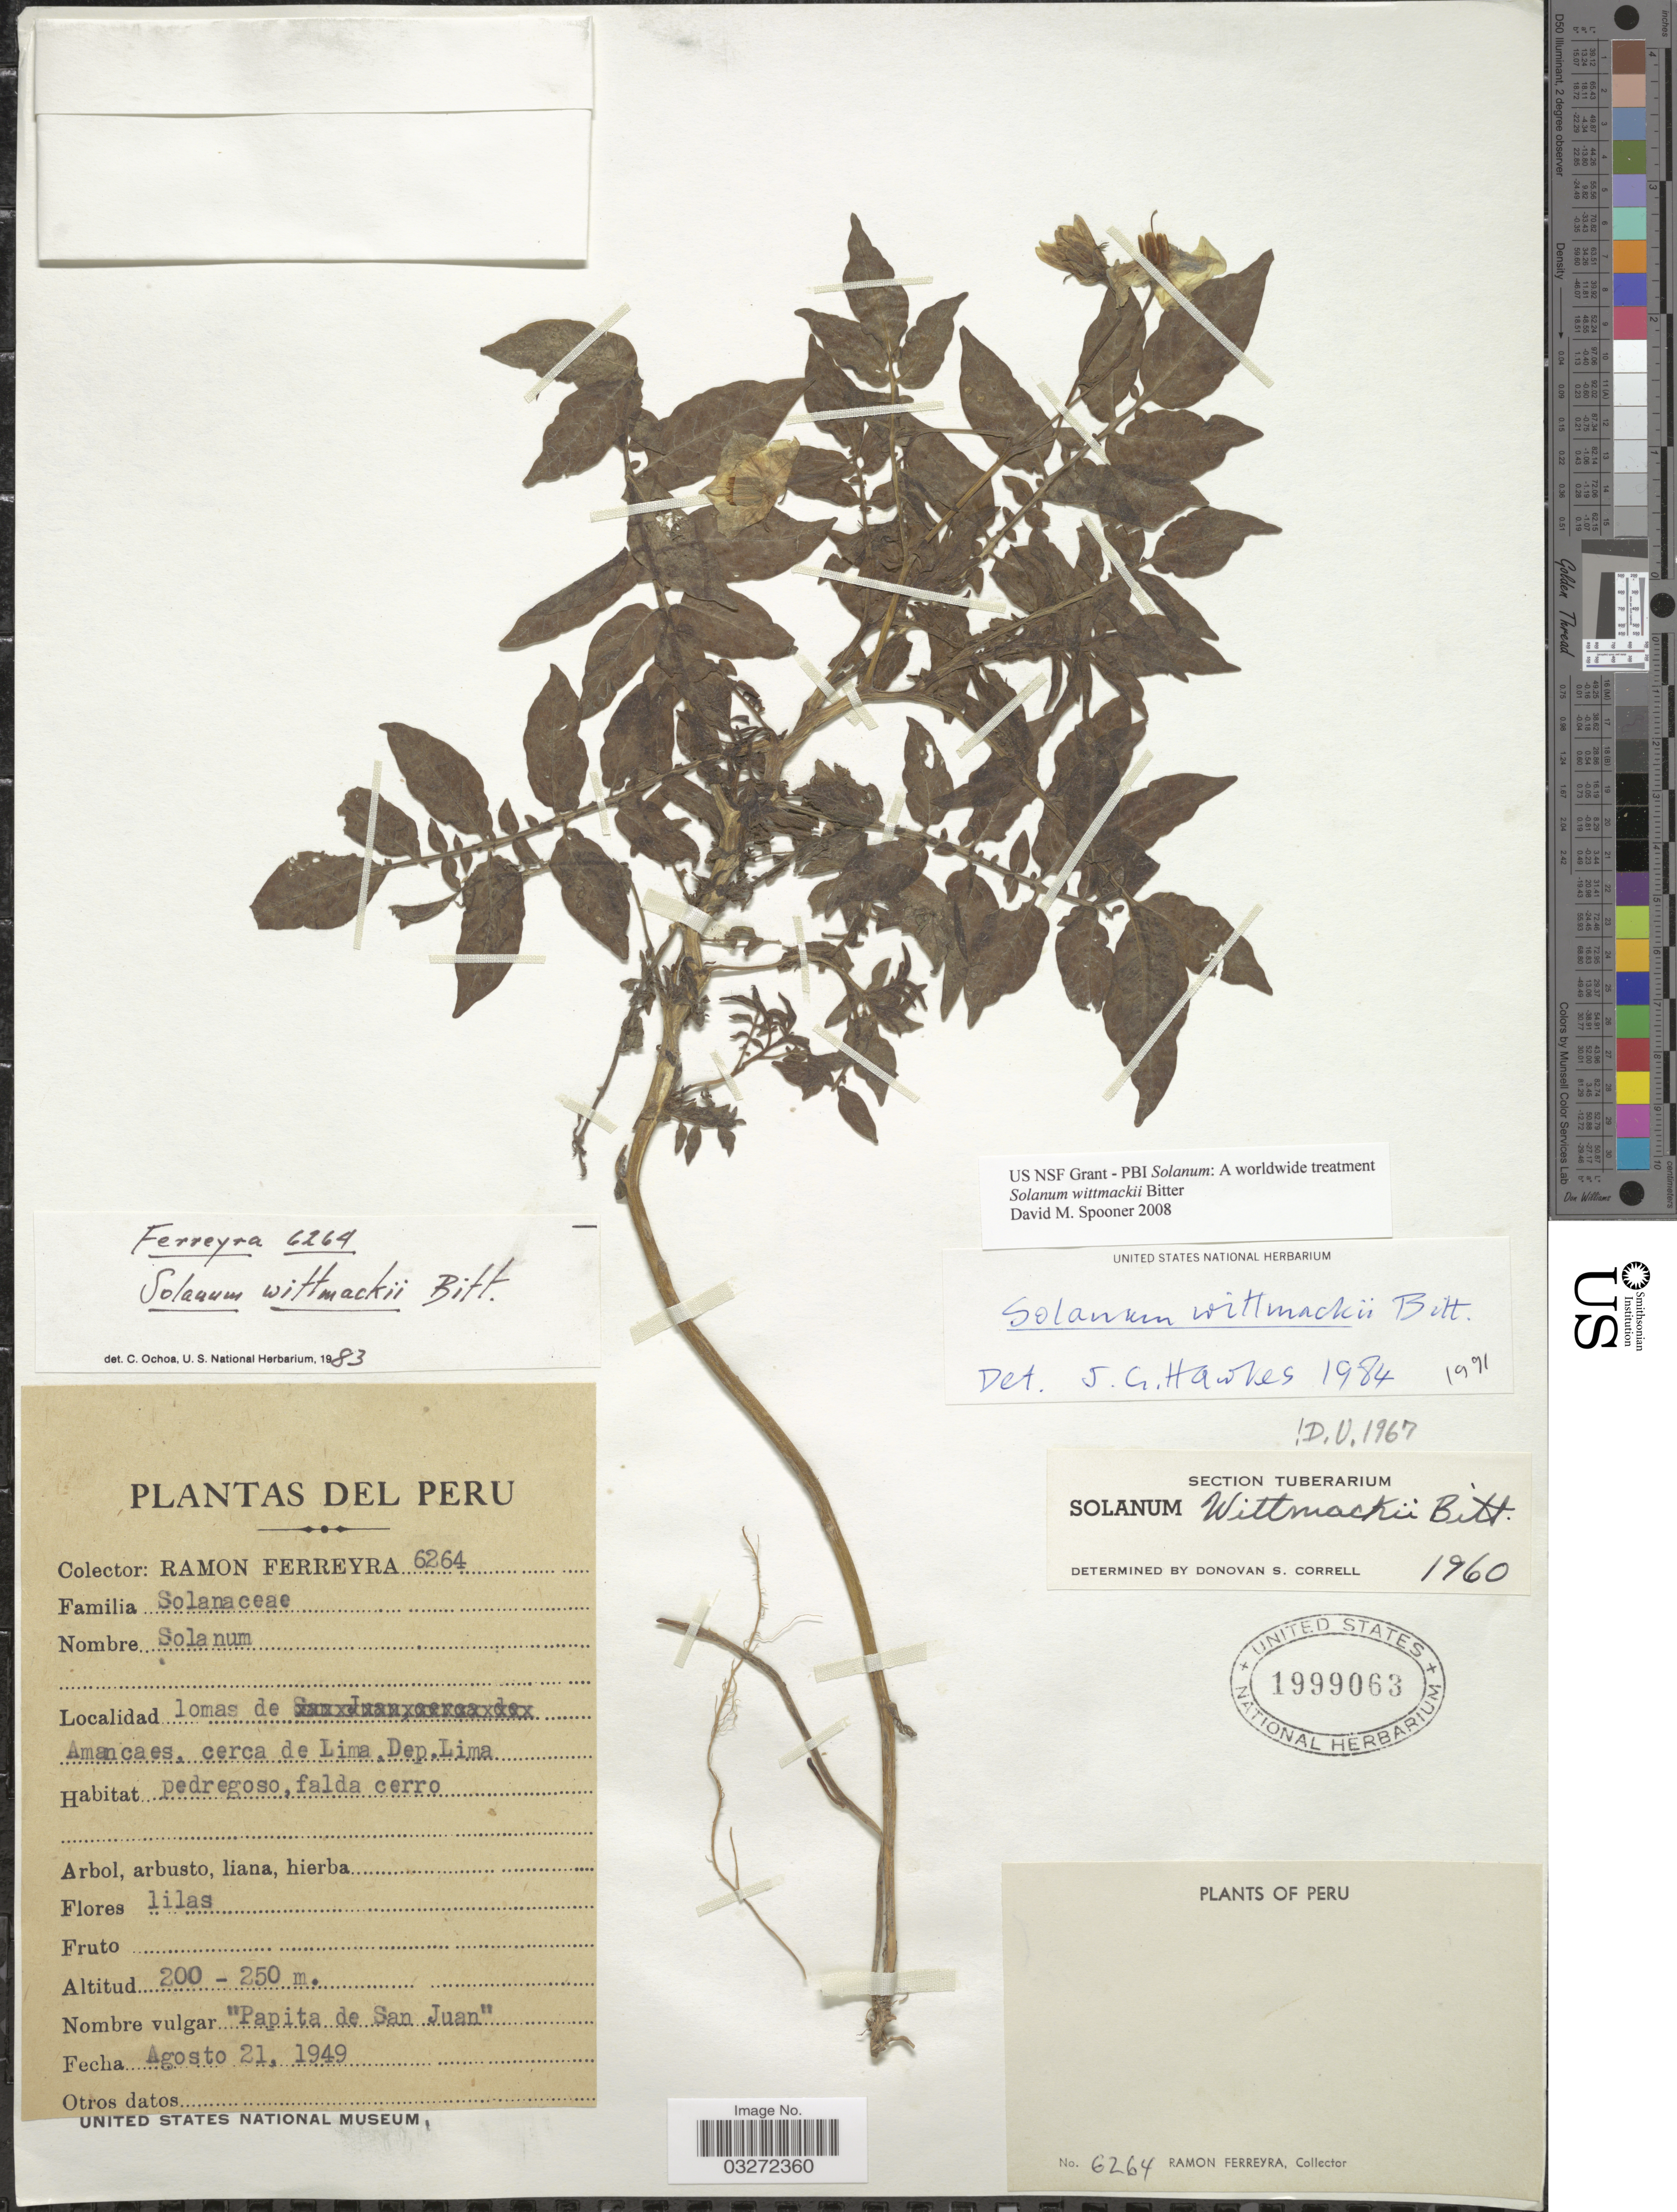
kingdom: Plantae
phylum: Tracheophyta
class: Magnoliopsida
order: Solanales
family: Solanaceae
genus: Solanum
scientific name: Solanum wittmackii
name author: Bitter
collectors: R. A. Ferreyra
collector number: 6264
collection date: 1949-08-21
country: Peru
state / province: Lima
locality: Lomas de Amancaes, cerca de Lima, Dep. Lima.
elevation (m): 200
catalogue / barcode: US 1999063